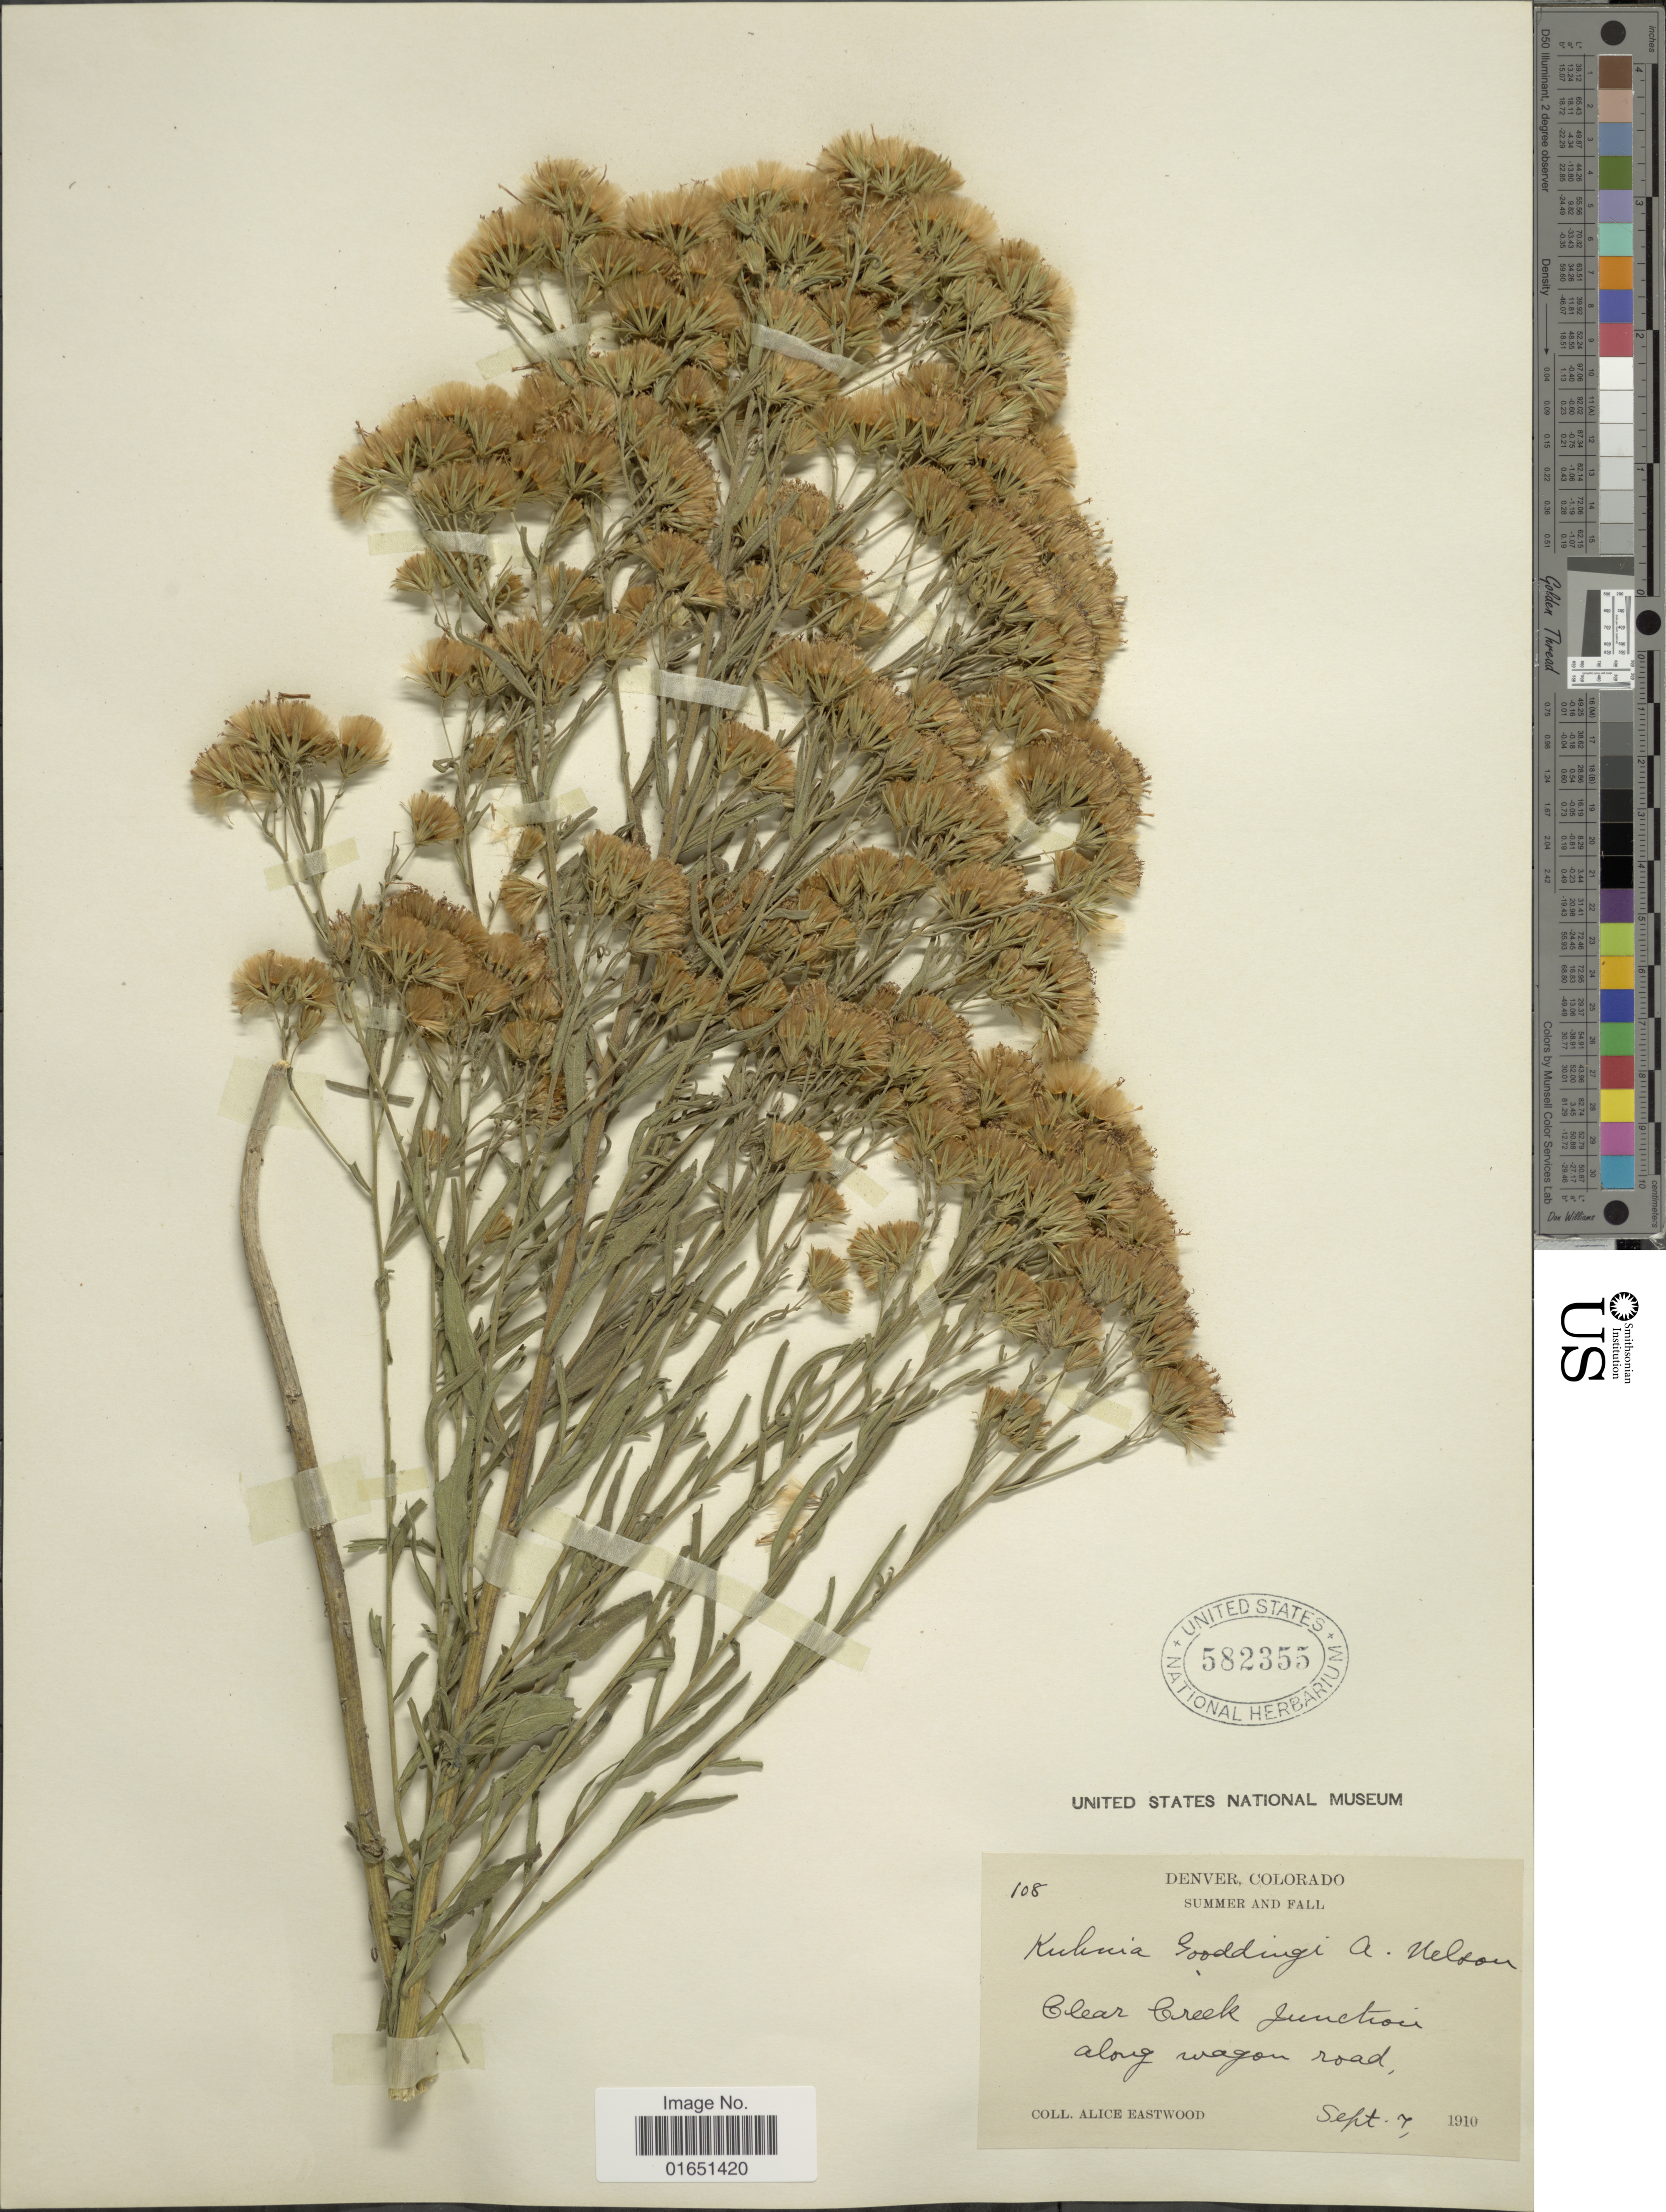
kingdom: Plantae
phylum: Tracheophyta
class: Magnoliopsida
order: Asterales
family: Asteraceae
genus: Brickellia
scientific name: Brickellia rosmarinifolia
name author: (Vent.) W.A. Weber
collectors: A. Eastwood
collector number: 108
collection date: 1910-09-07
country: United States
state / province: Colorado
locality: Denver, Summer and Fall, Clear Creek junction along wagon road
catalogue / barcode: US 582355